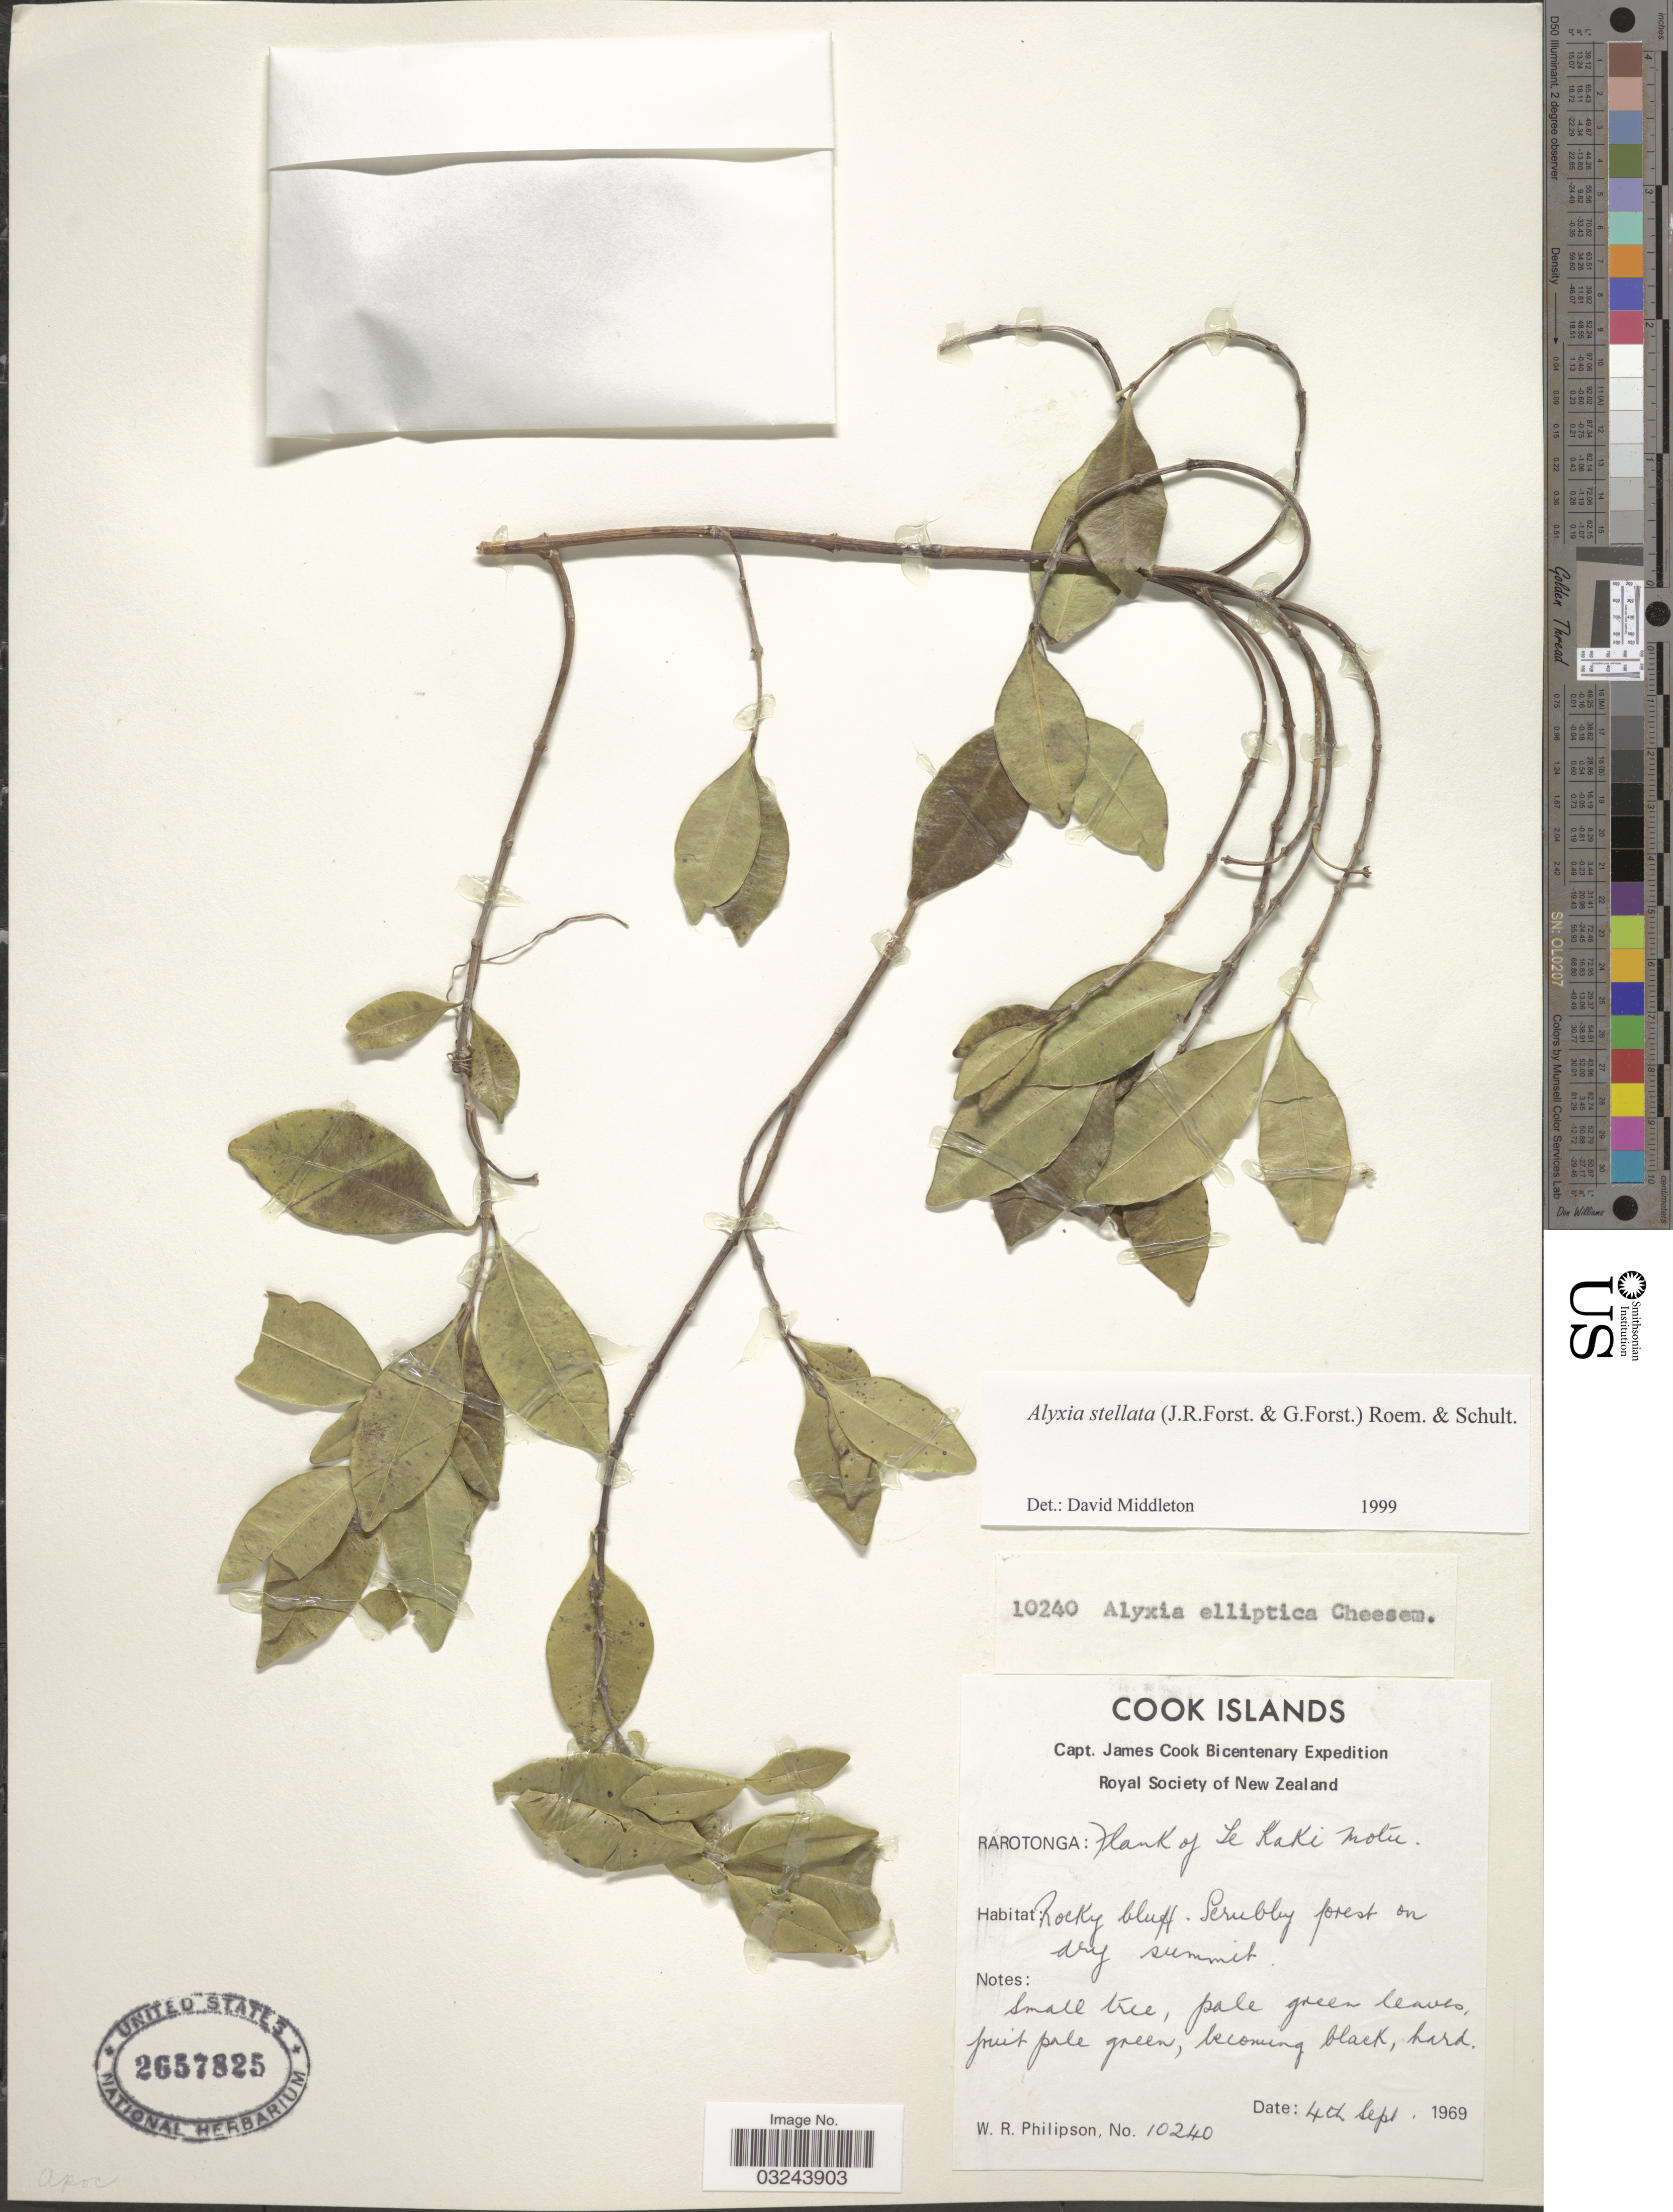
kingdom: Plantae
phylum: Tracheophyta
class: Magnoliopsida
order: Gentianales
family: Apocynaceae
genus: Alyxia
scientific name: Alyxia stellata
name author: (J.R. Forst. & G. Forst.) Roem. & Schult.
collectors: W. R. Philipson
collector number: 10240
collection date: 1969-09-04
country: Cook Islands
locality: Rarotonga: flank of Te Kaki Motu.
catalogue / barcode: US 2657825